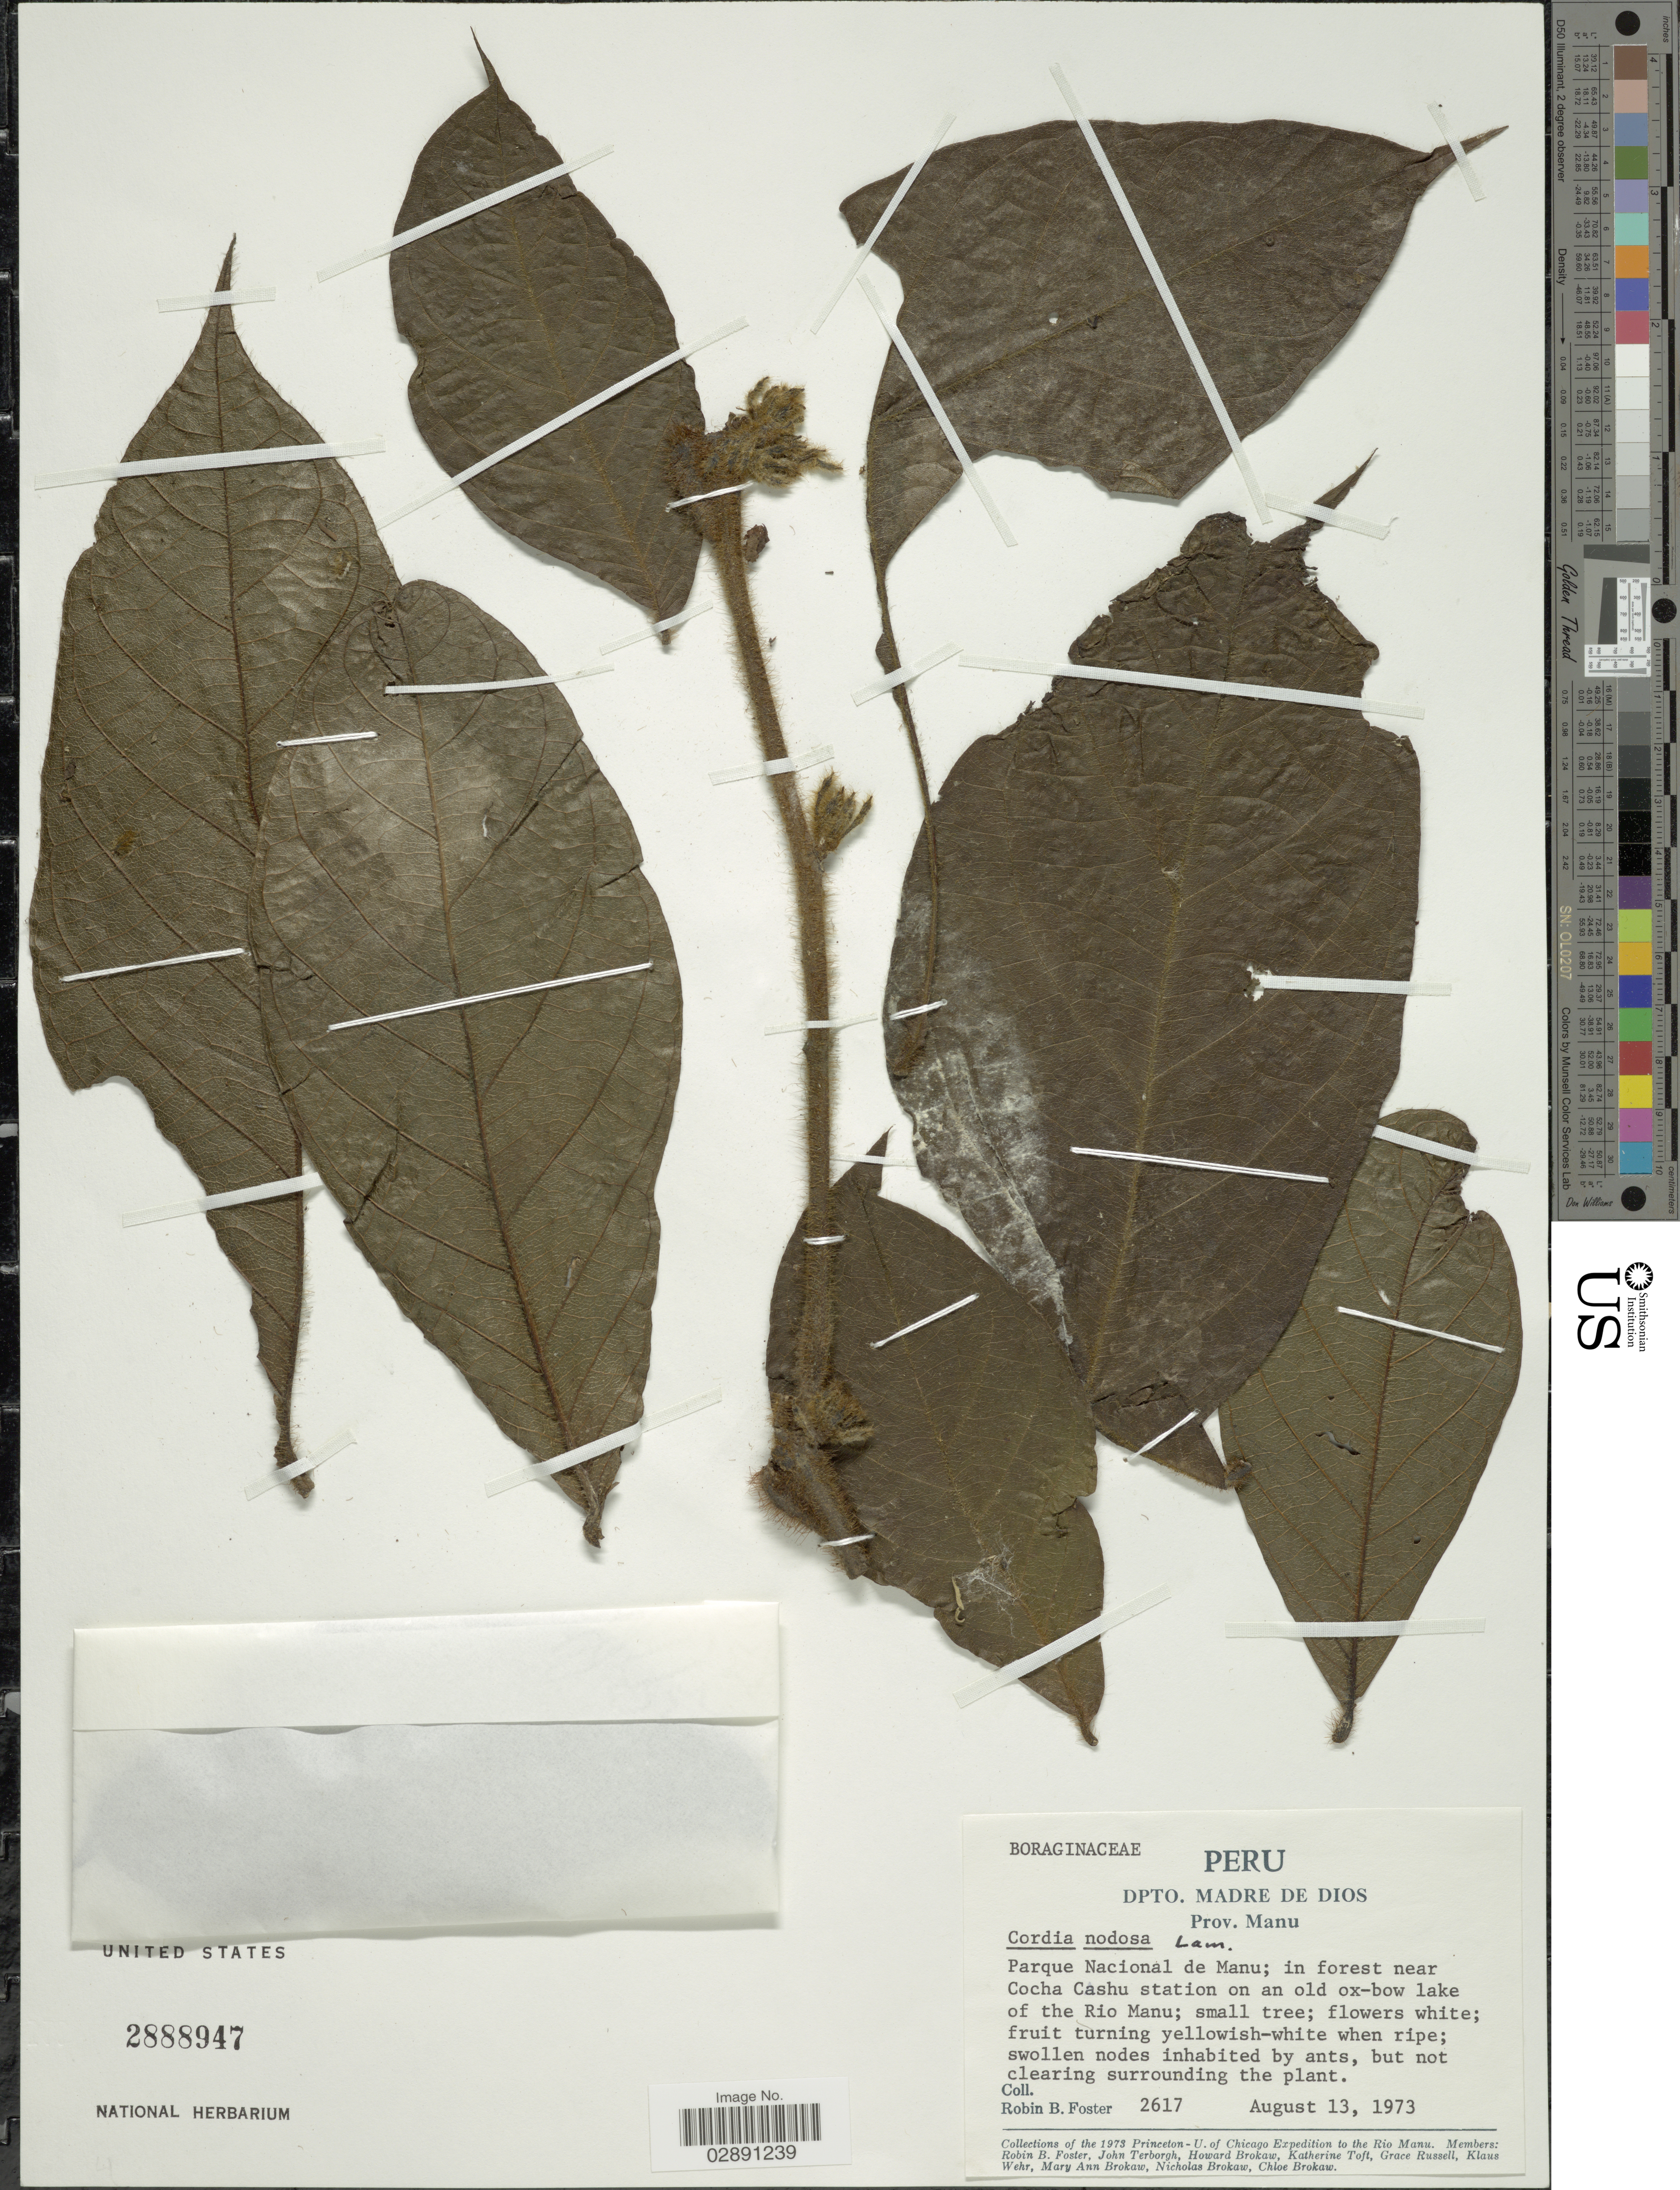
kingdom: Plantae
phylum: Tracheophyta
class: Magnoliopsida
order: Boraginales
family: Cordiaceae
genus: Cordia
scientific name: Cordia nodosa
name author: Lam.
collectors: R. B. Foster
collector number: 2617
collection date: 1973-08-13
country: Peru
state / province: Madre de Dios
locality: Dpto. Madre de Dios. Prov. Manu. Parque Nacional de Manu; in forest near Cocha Cashu station on an old ox-bow lake of the Rio Manu.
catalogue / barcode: US 2888947